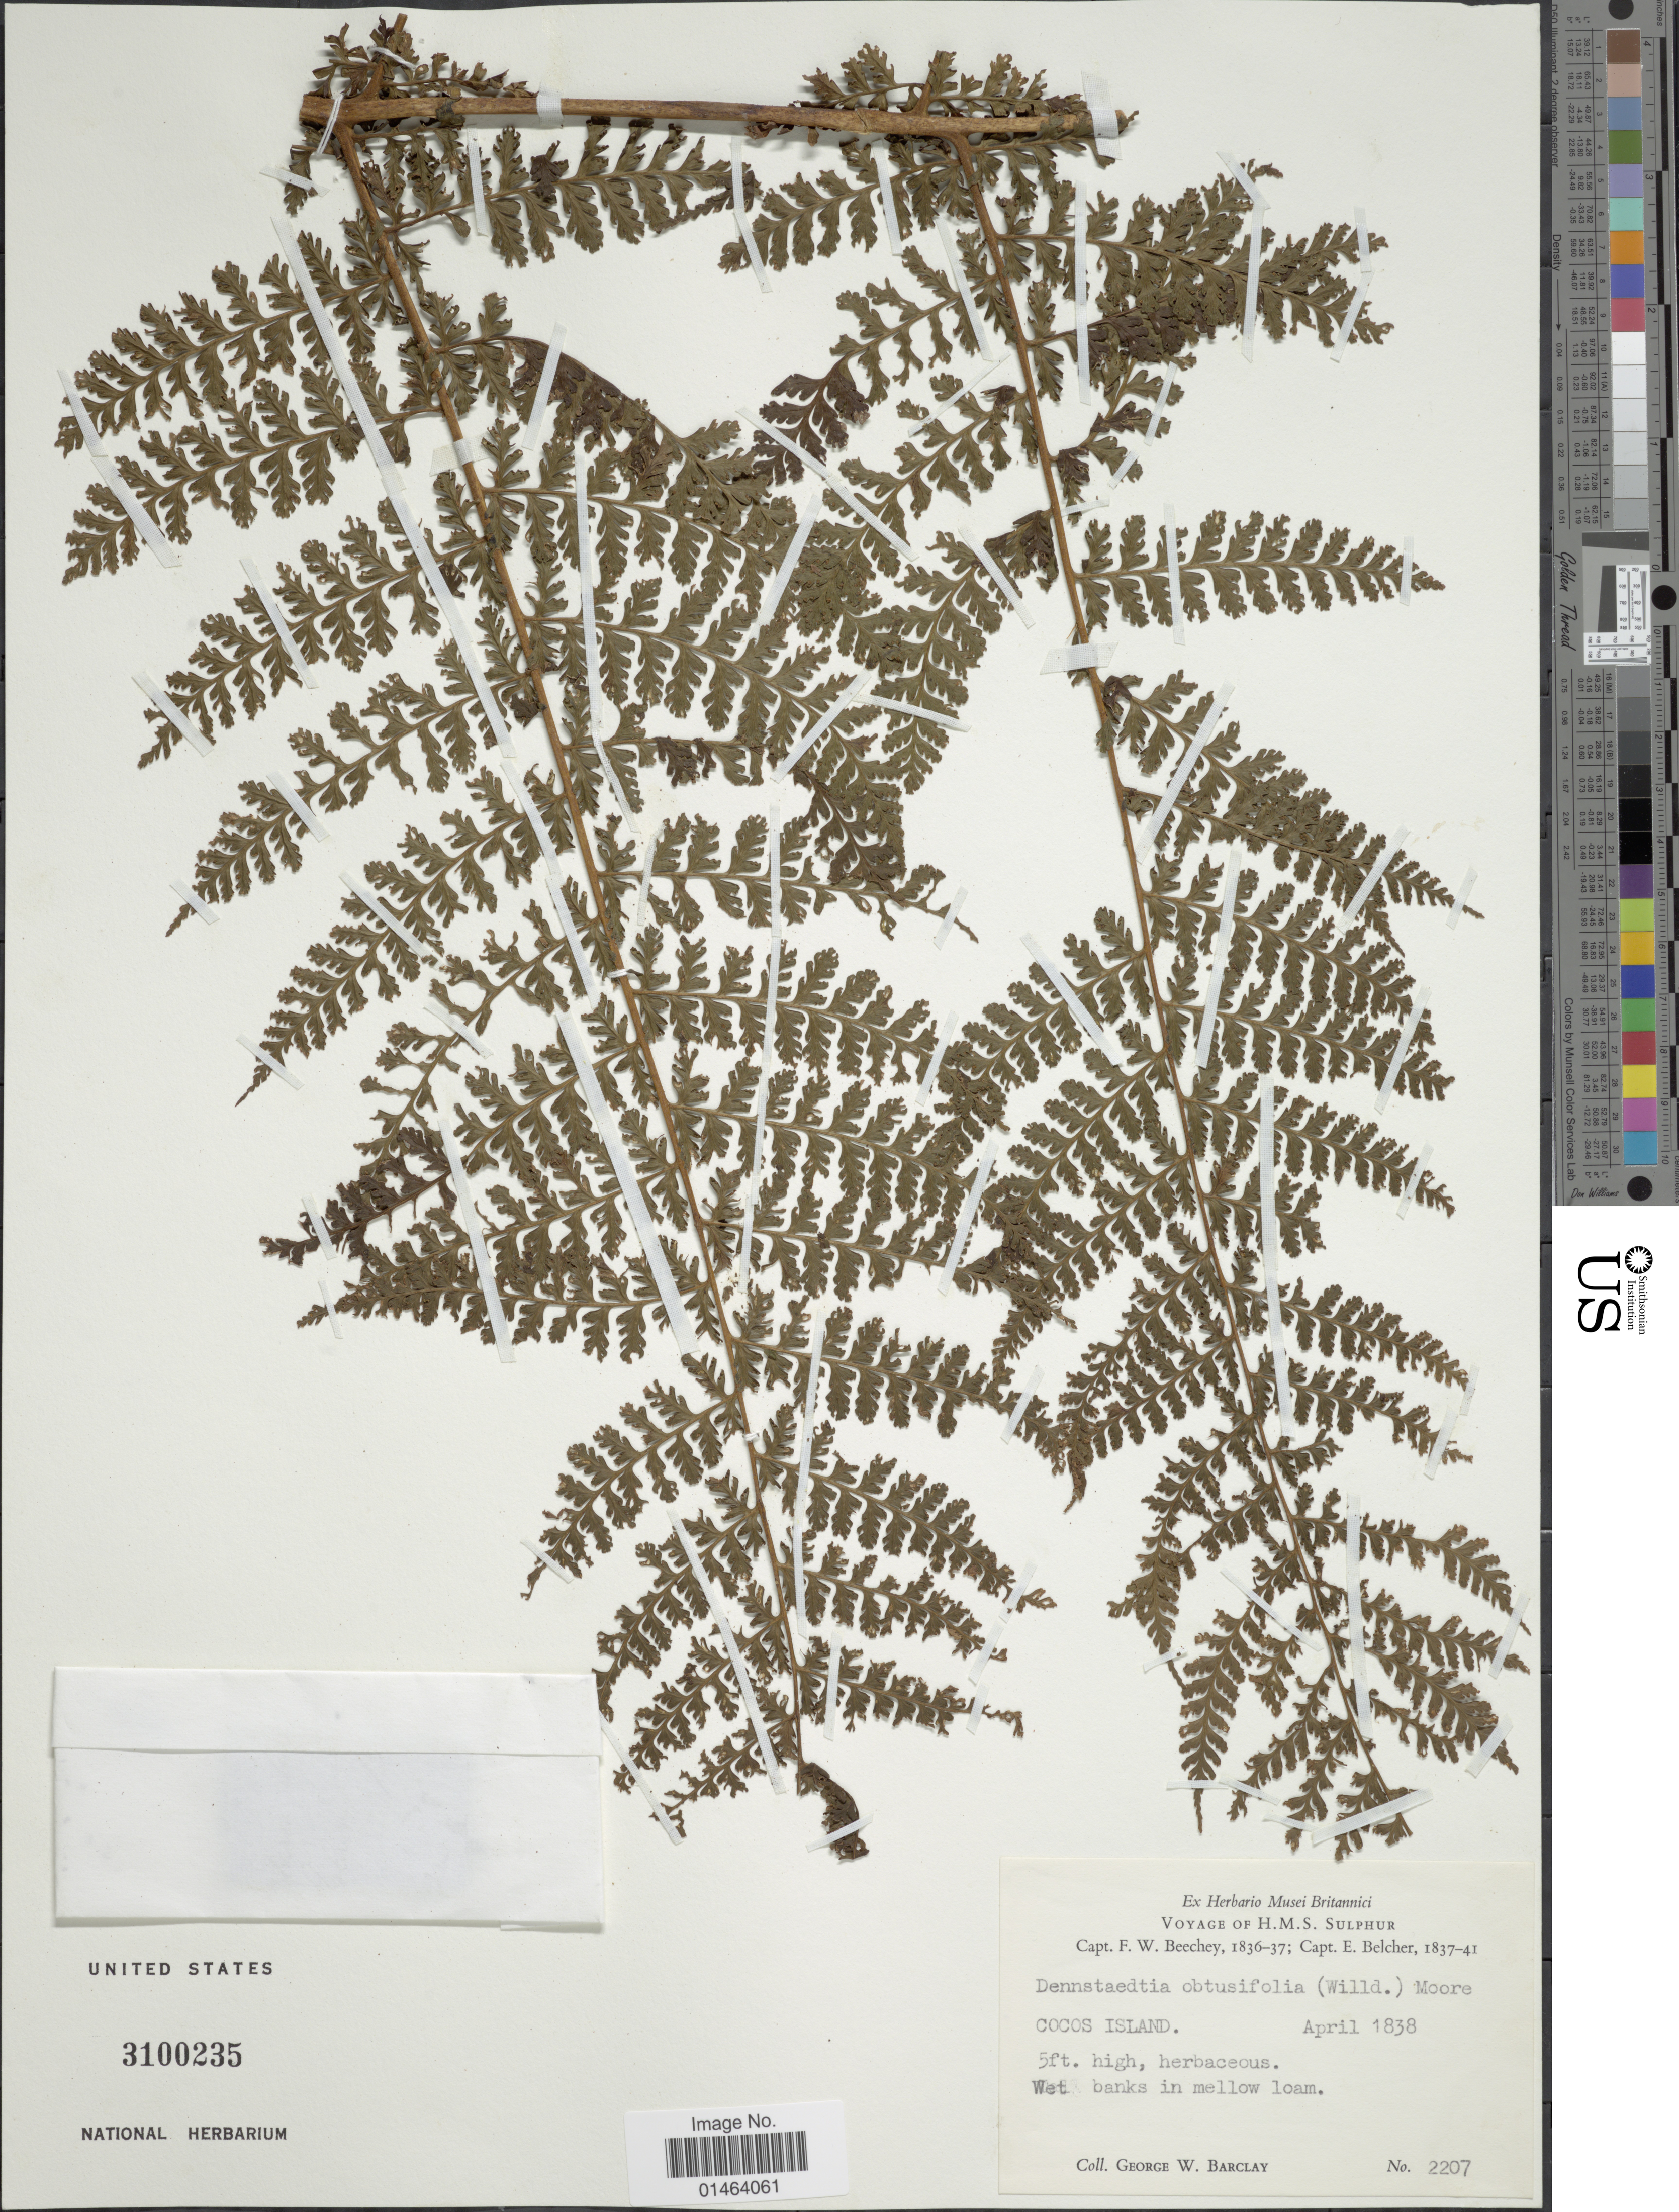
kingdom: Plantae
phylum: Tracheophyta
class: Polypodiopsida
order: Polypodiales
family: Dennstaedtiaceae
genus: Dennstaedtia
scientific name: Dennstaedtia dissecta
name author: (Sw.) T. Moore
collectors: G. W. Barclay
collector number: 2207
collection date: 1838-04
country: Costa Rica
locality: Costa Rica, Cocos Island.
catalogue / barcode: US 3100235